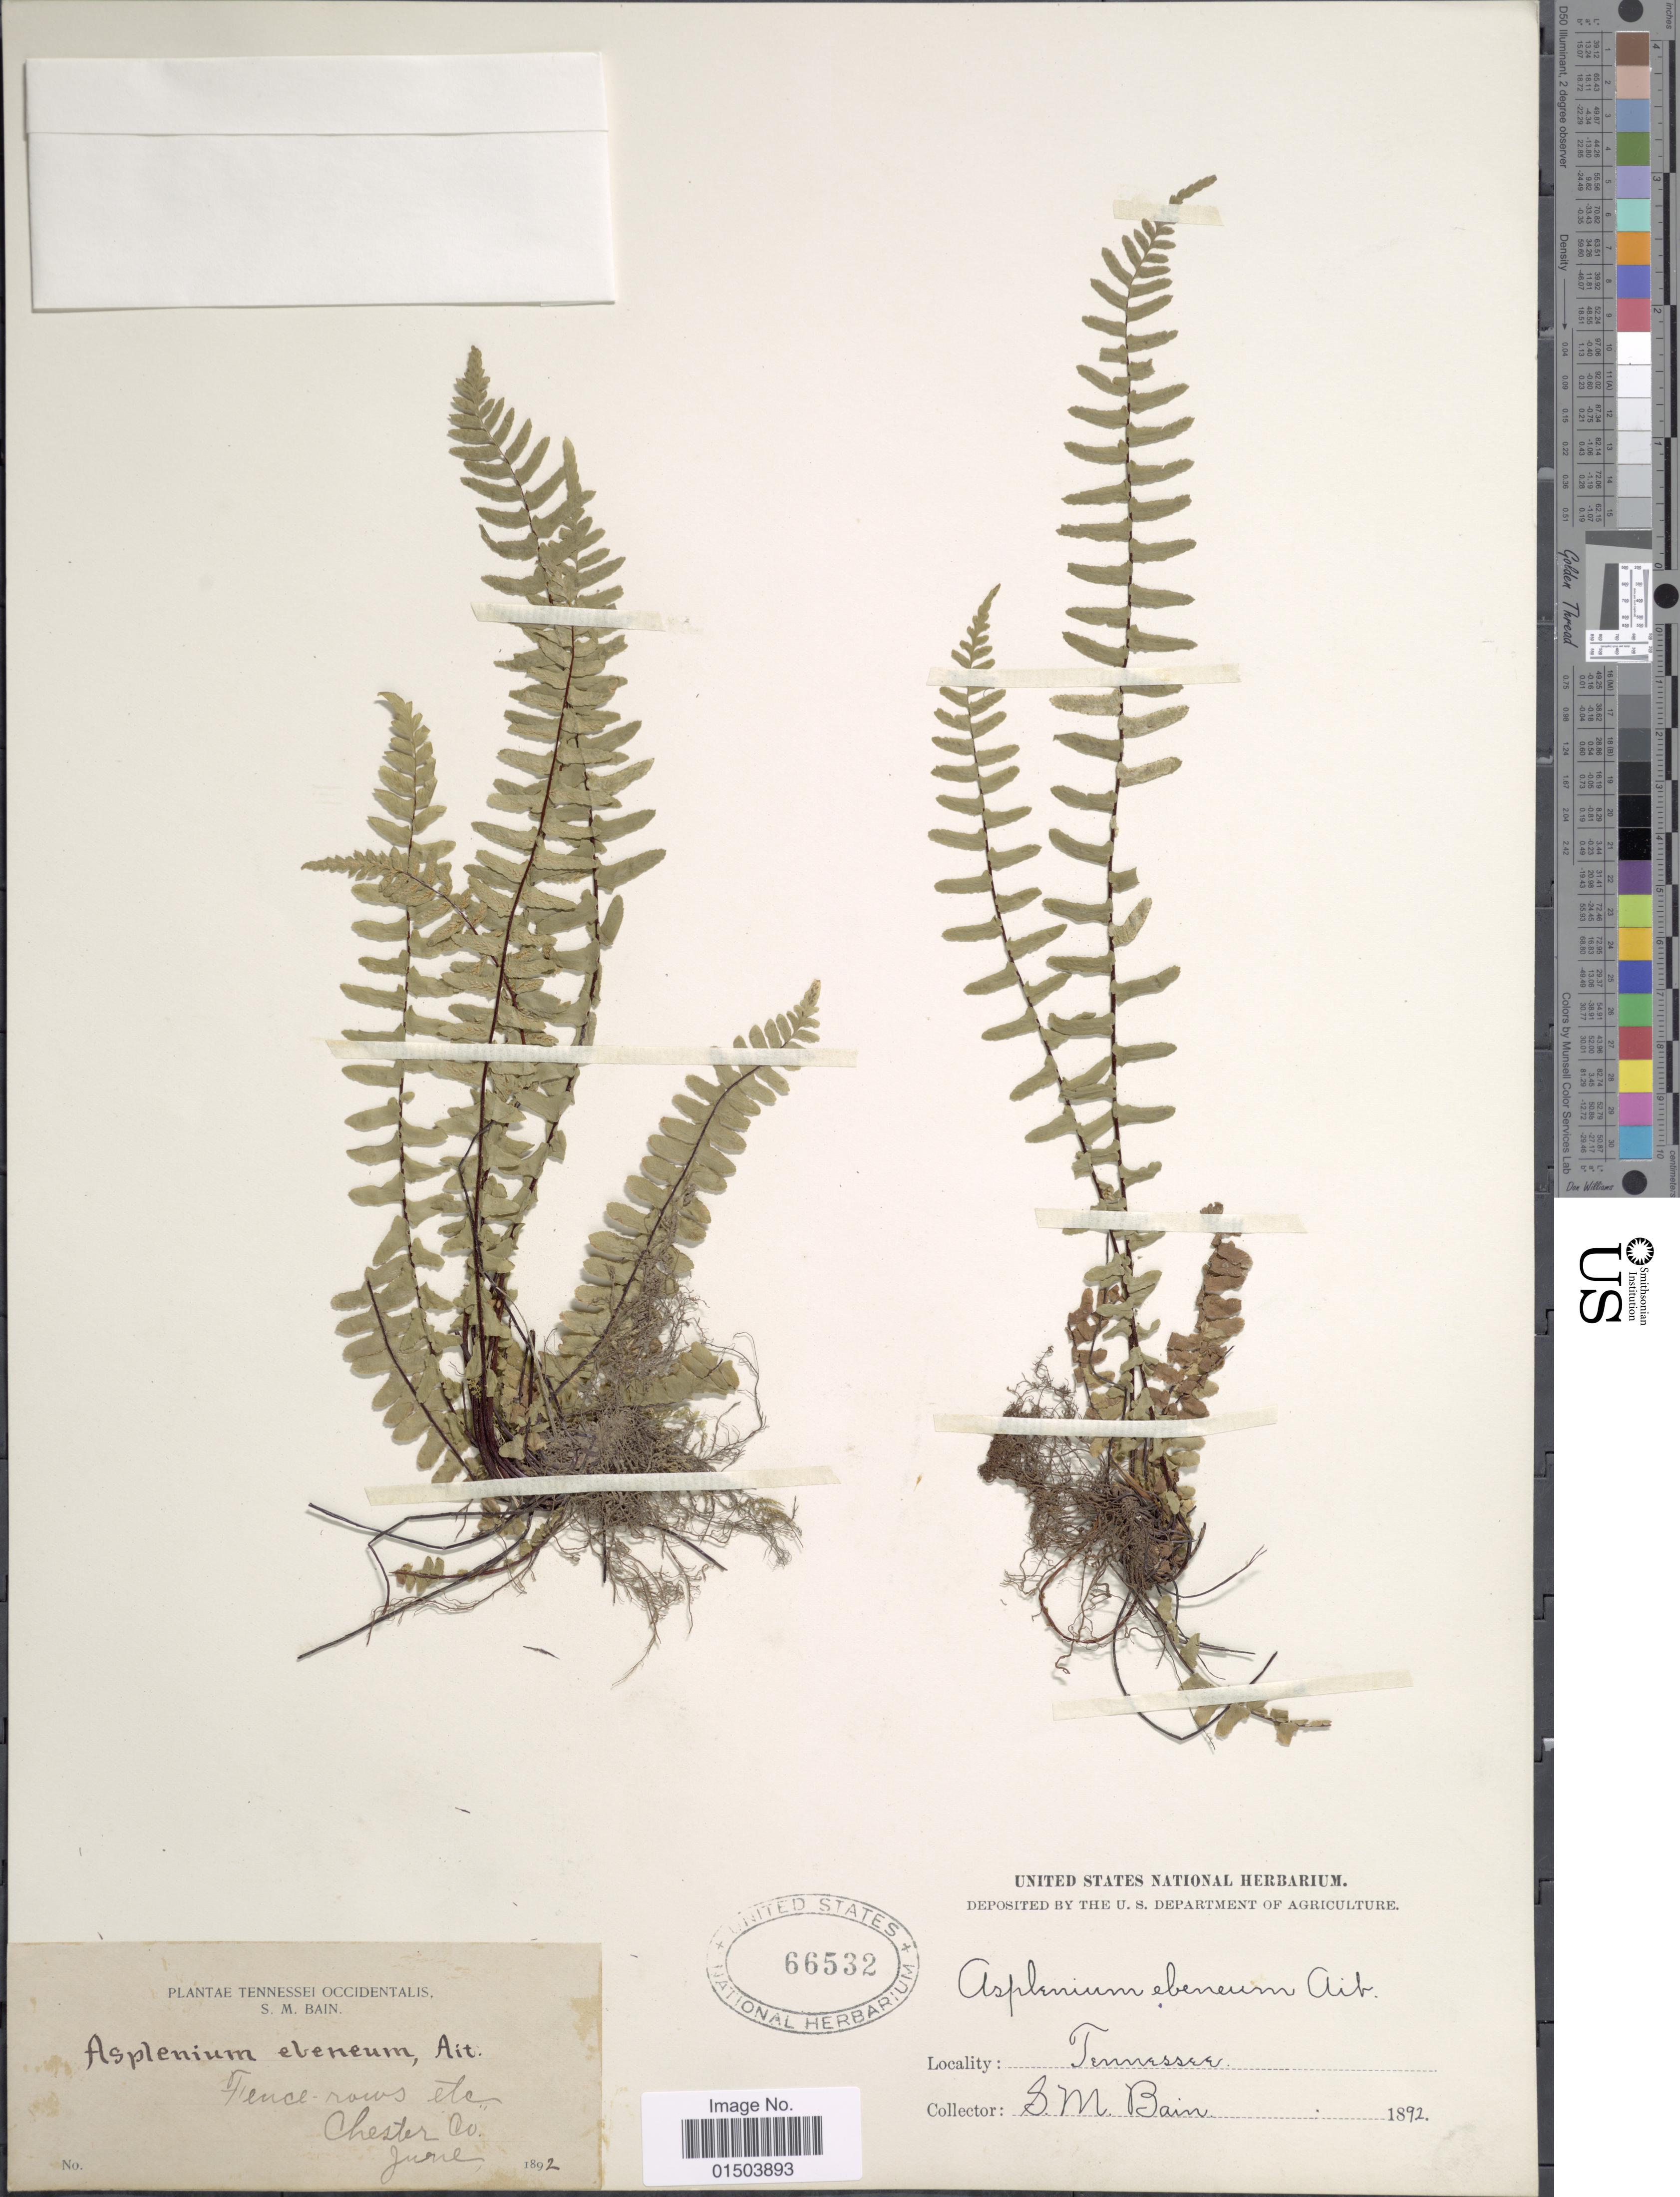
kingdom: Plantae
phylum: Tracheophyta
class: Polypodiopsida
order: Polypodiales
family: Aspleniaceae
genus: Asplenium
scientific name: Asplenium platyneuron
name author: (L.) Britton, Stearns & Poggenb.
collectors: S. M. Bain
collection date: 1892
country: United States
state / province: Tennessee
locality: Chester Co.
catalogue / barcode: US 66532